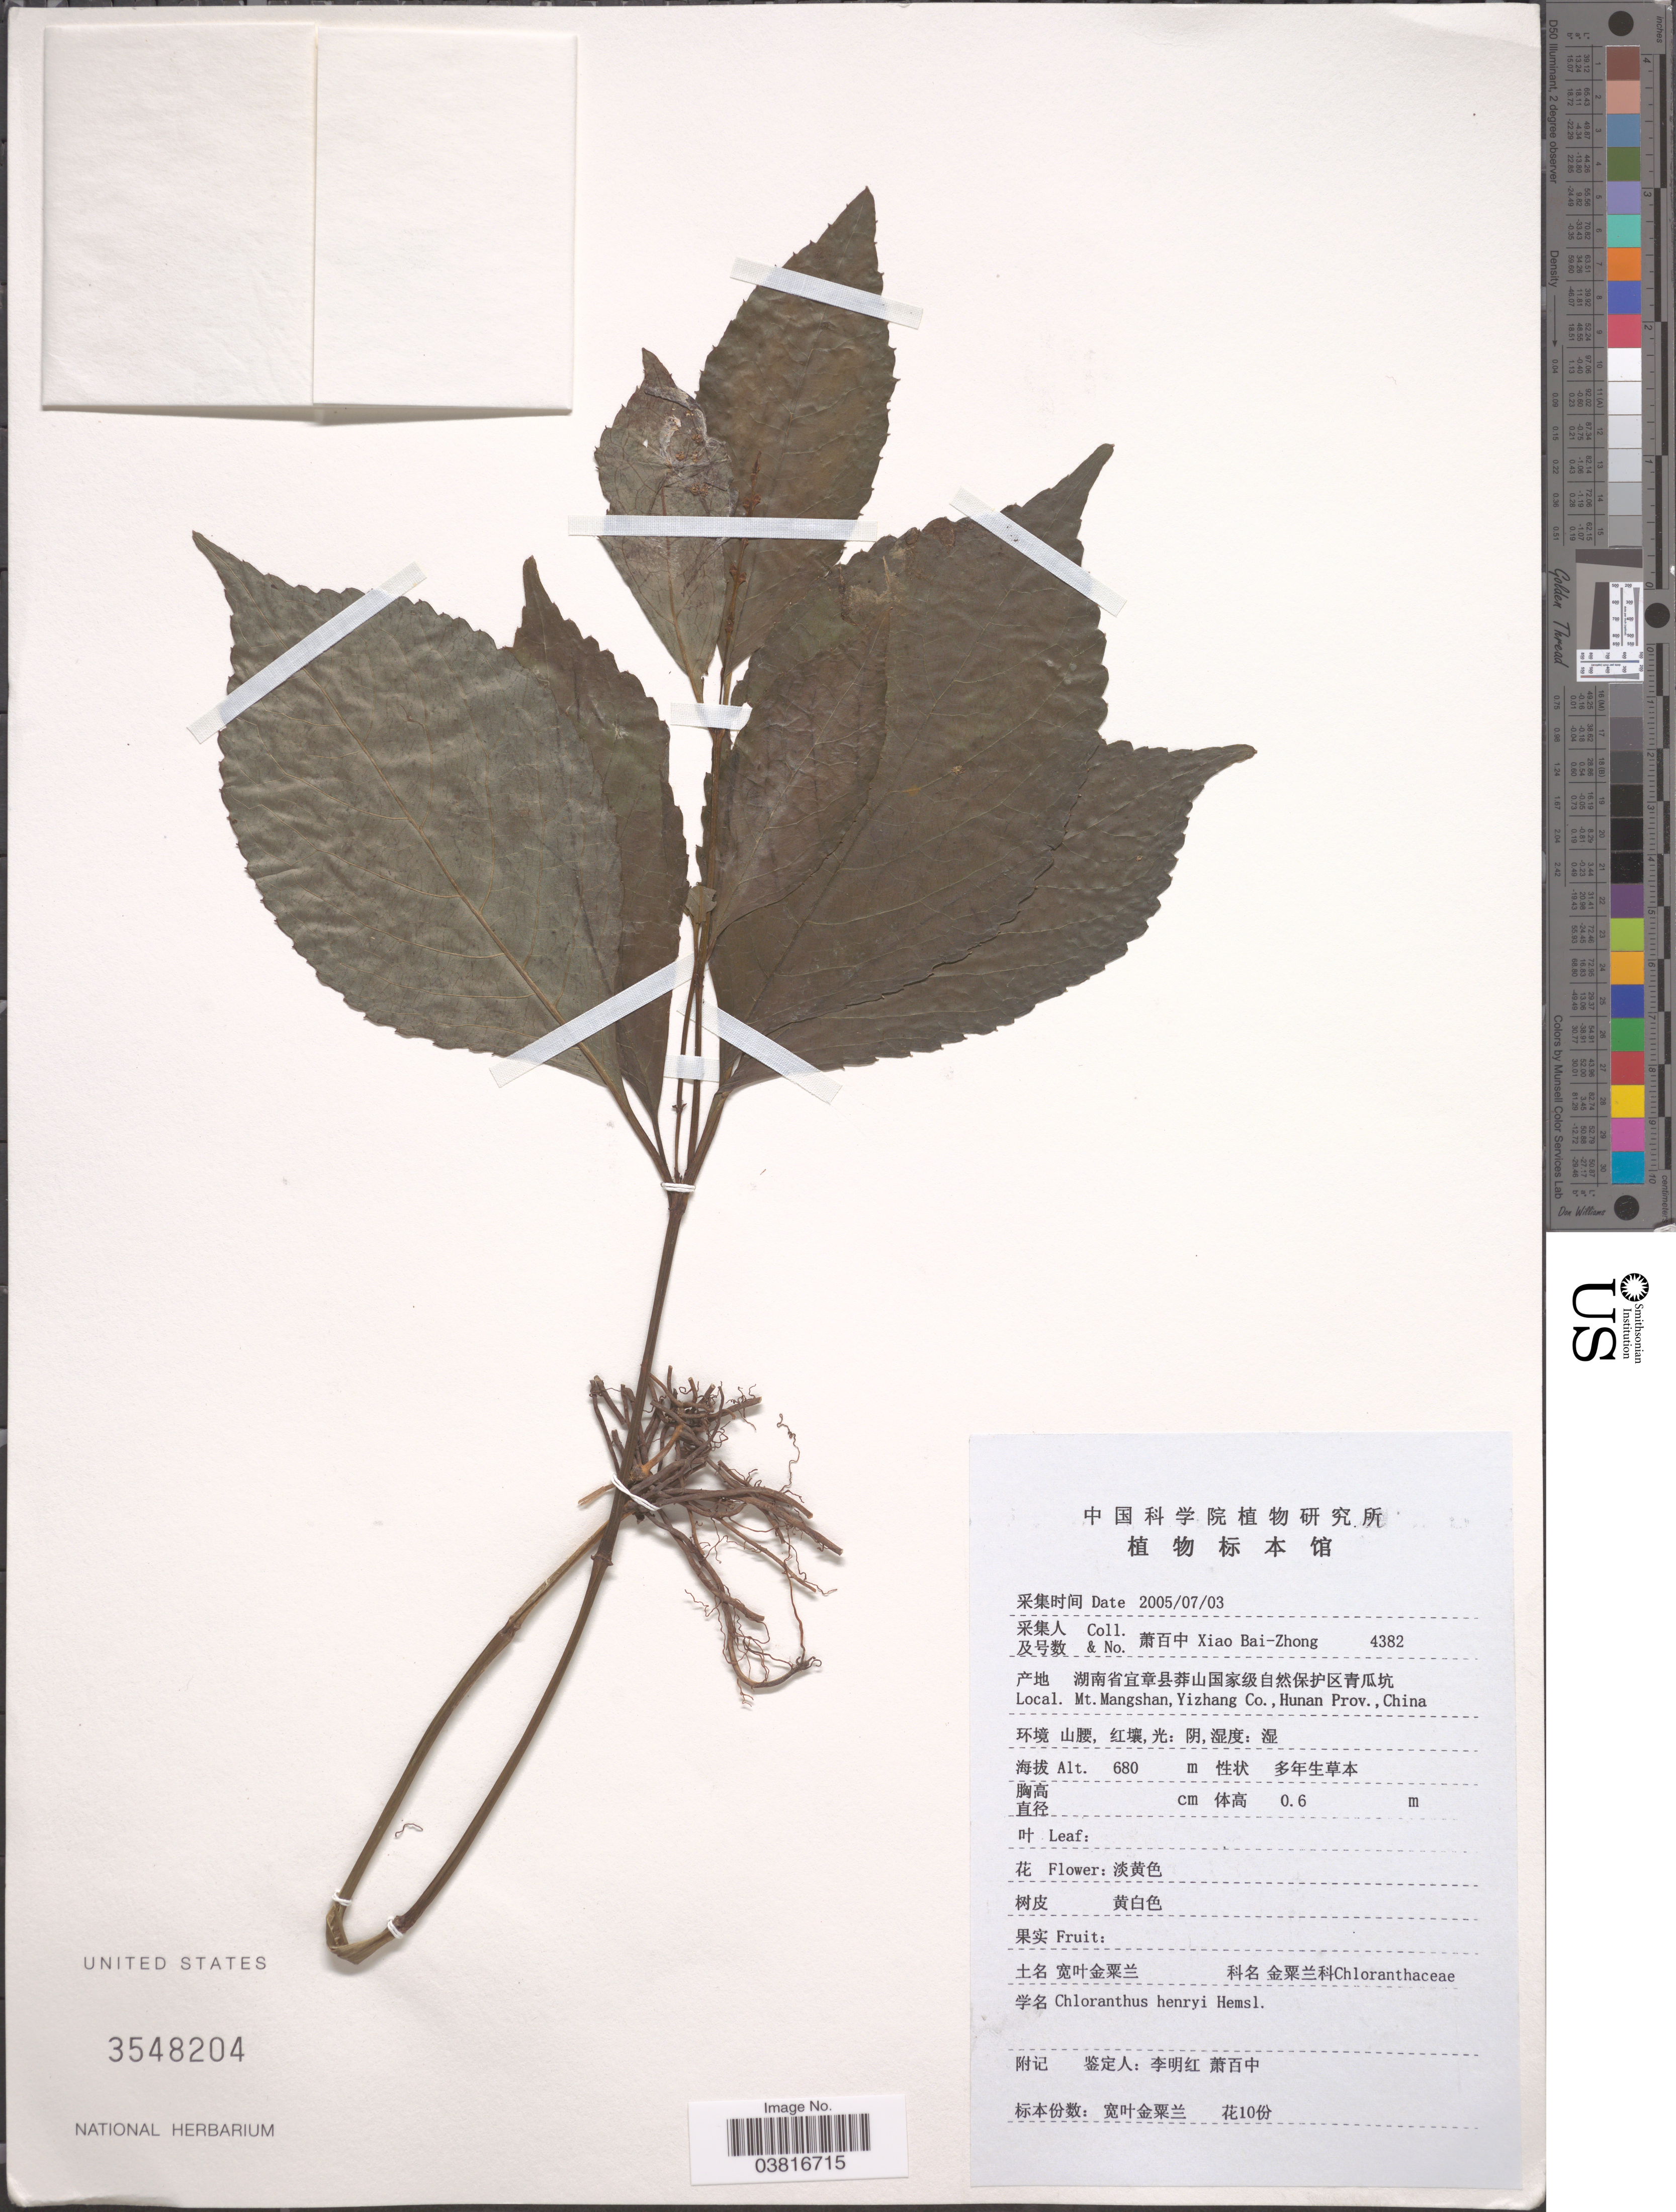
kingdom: Plantae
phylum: Tracheophyta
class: Magnoliopsida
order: Chloranthales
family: Chloranthaceae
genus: Chloranthus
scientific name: Chloranthus henryi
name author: Hemsl.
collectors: B. Z. Xiao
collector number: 4382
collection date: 2005-07-03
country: China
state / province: Hunan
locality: Mt. Mangshan, Yizhang Co., Hunan Prov.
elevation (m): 680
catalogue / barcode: US 3548204